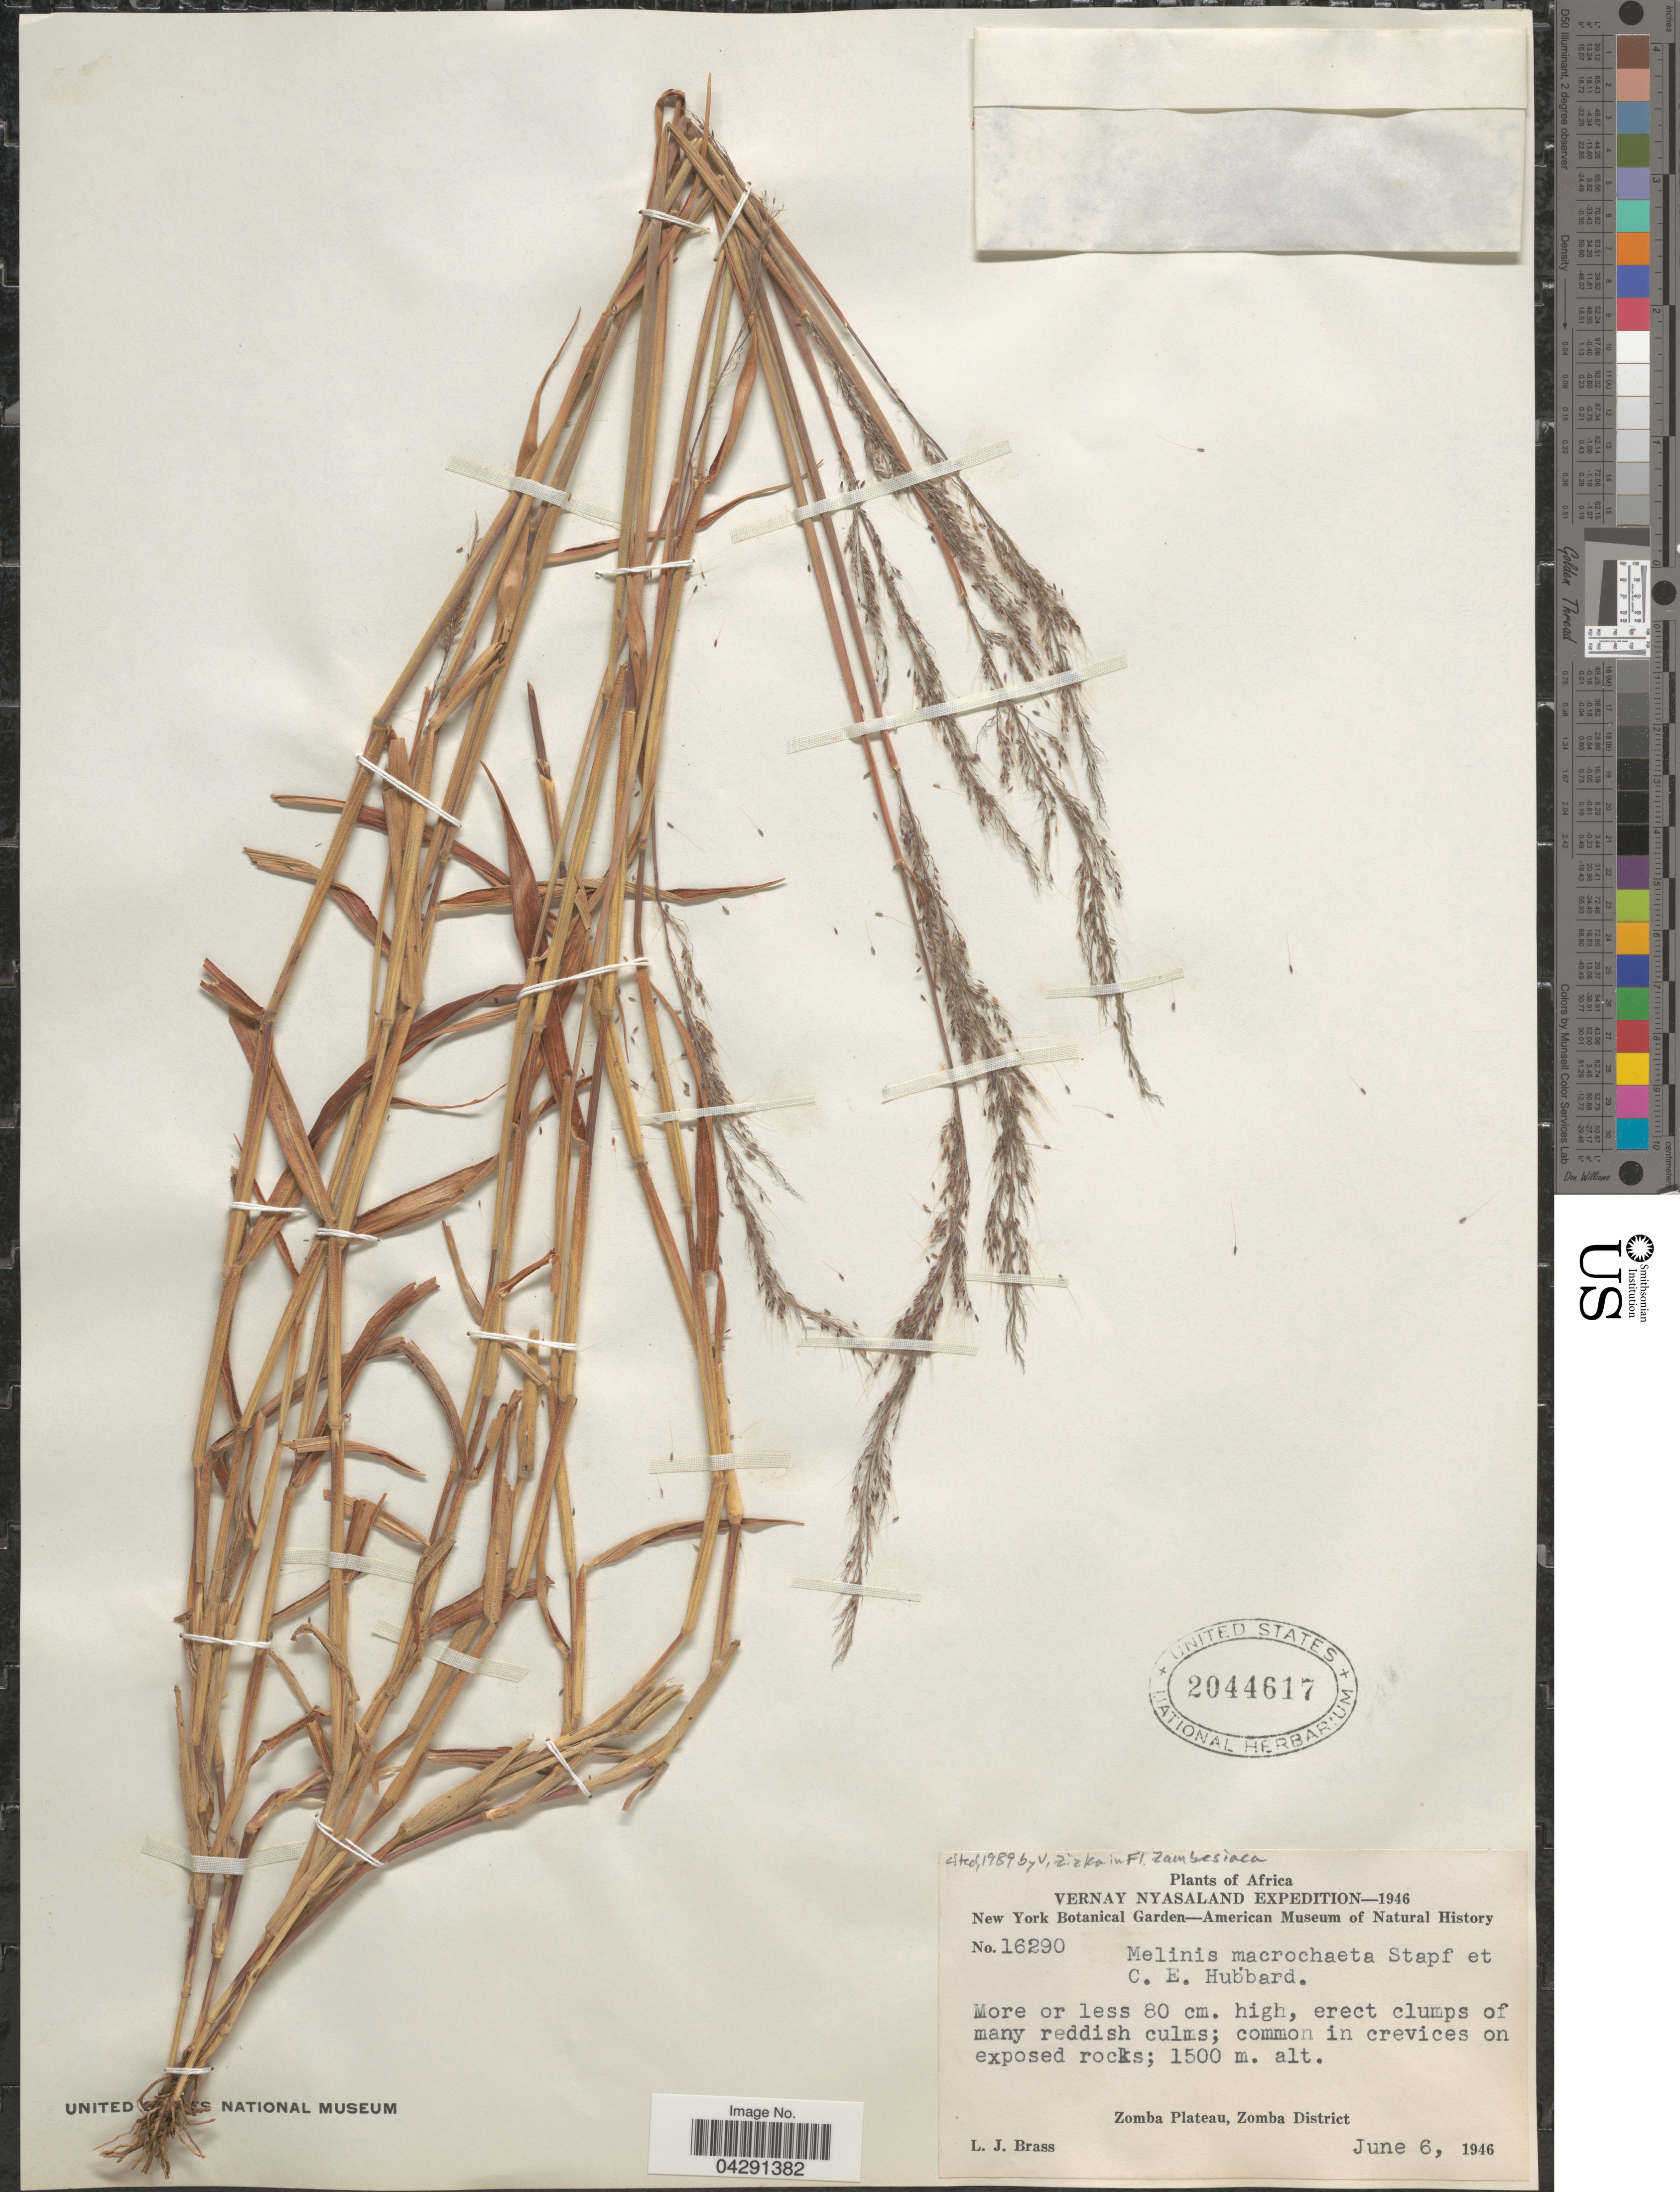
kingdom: Plantae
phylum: Tracheophyta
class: Liliopsida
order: Poales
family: Poaceae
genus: Melinis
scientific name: Melinis macrochaeta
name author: Stapf & C.E. Hubb.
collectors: L. J. Brass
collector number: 16290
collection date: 1946-06-06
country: Malawi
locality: Vernay Nyasaland Expedition-1946. Zomba Plateau, Zomba District.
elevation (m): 1500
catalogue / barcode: US 2044617